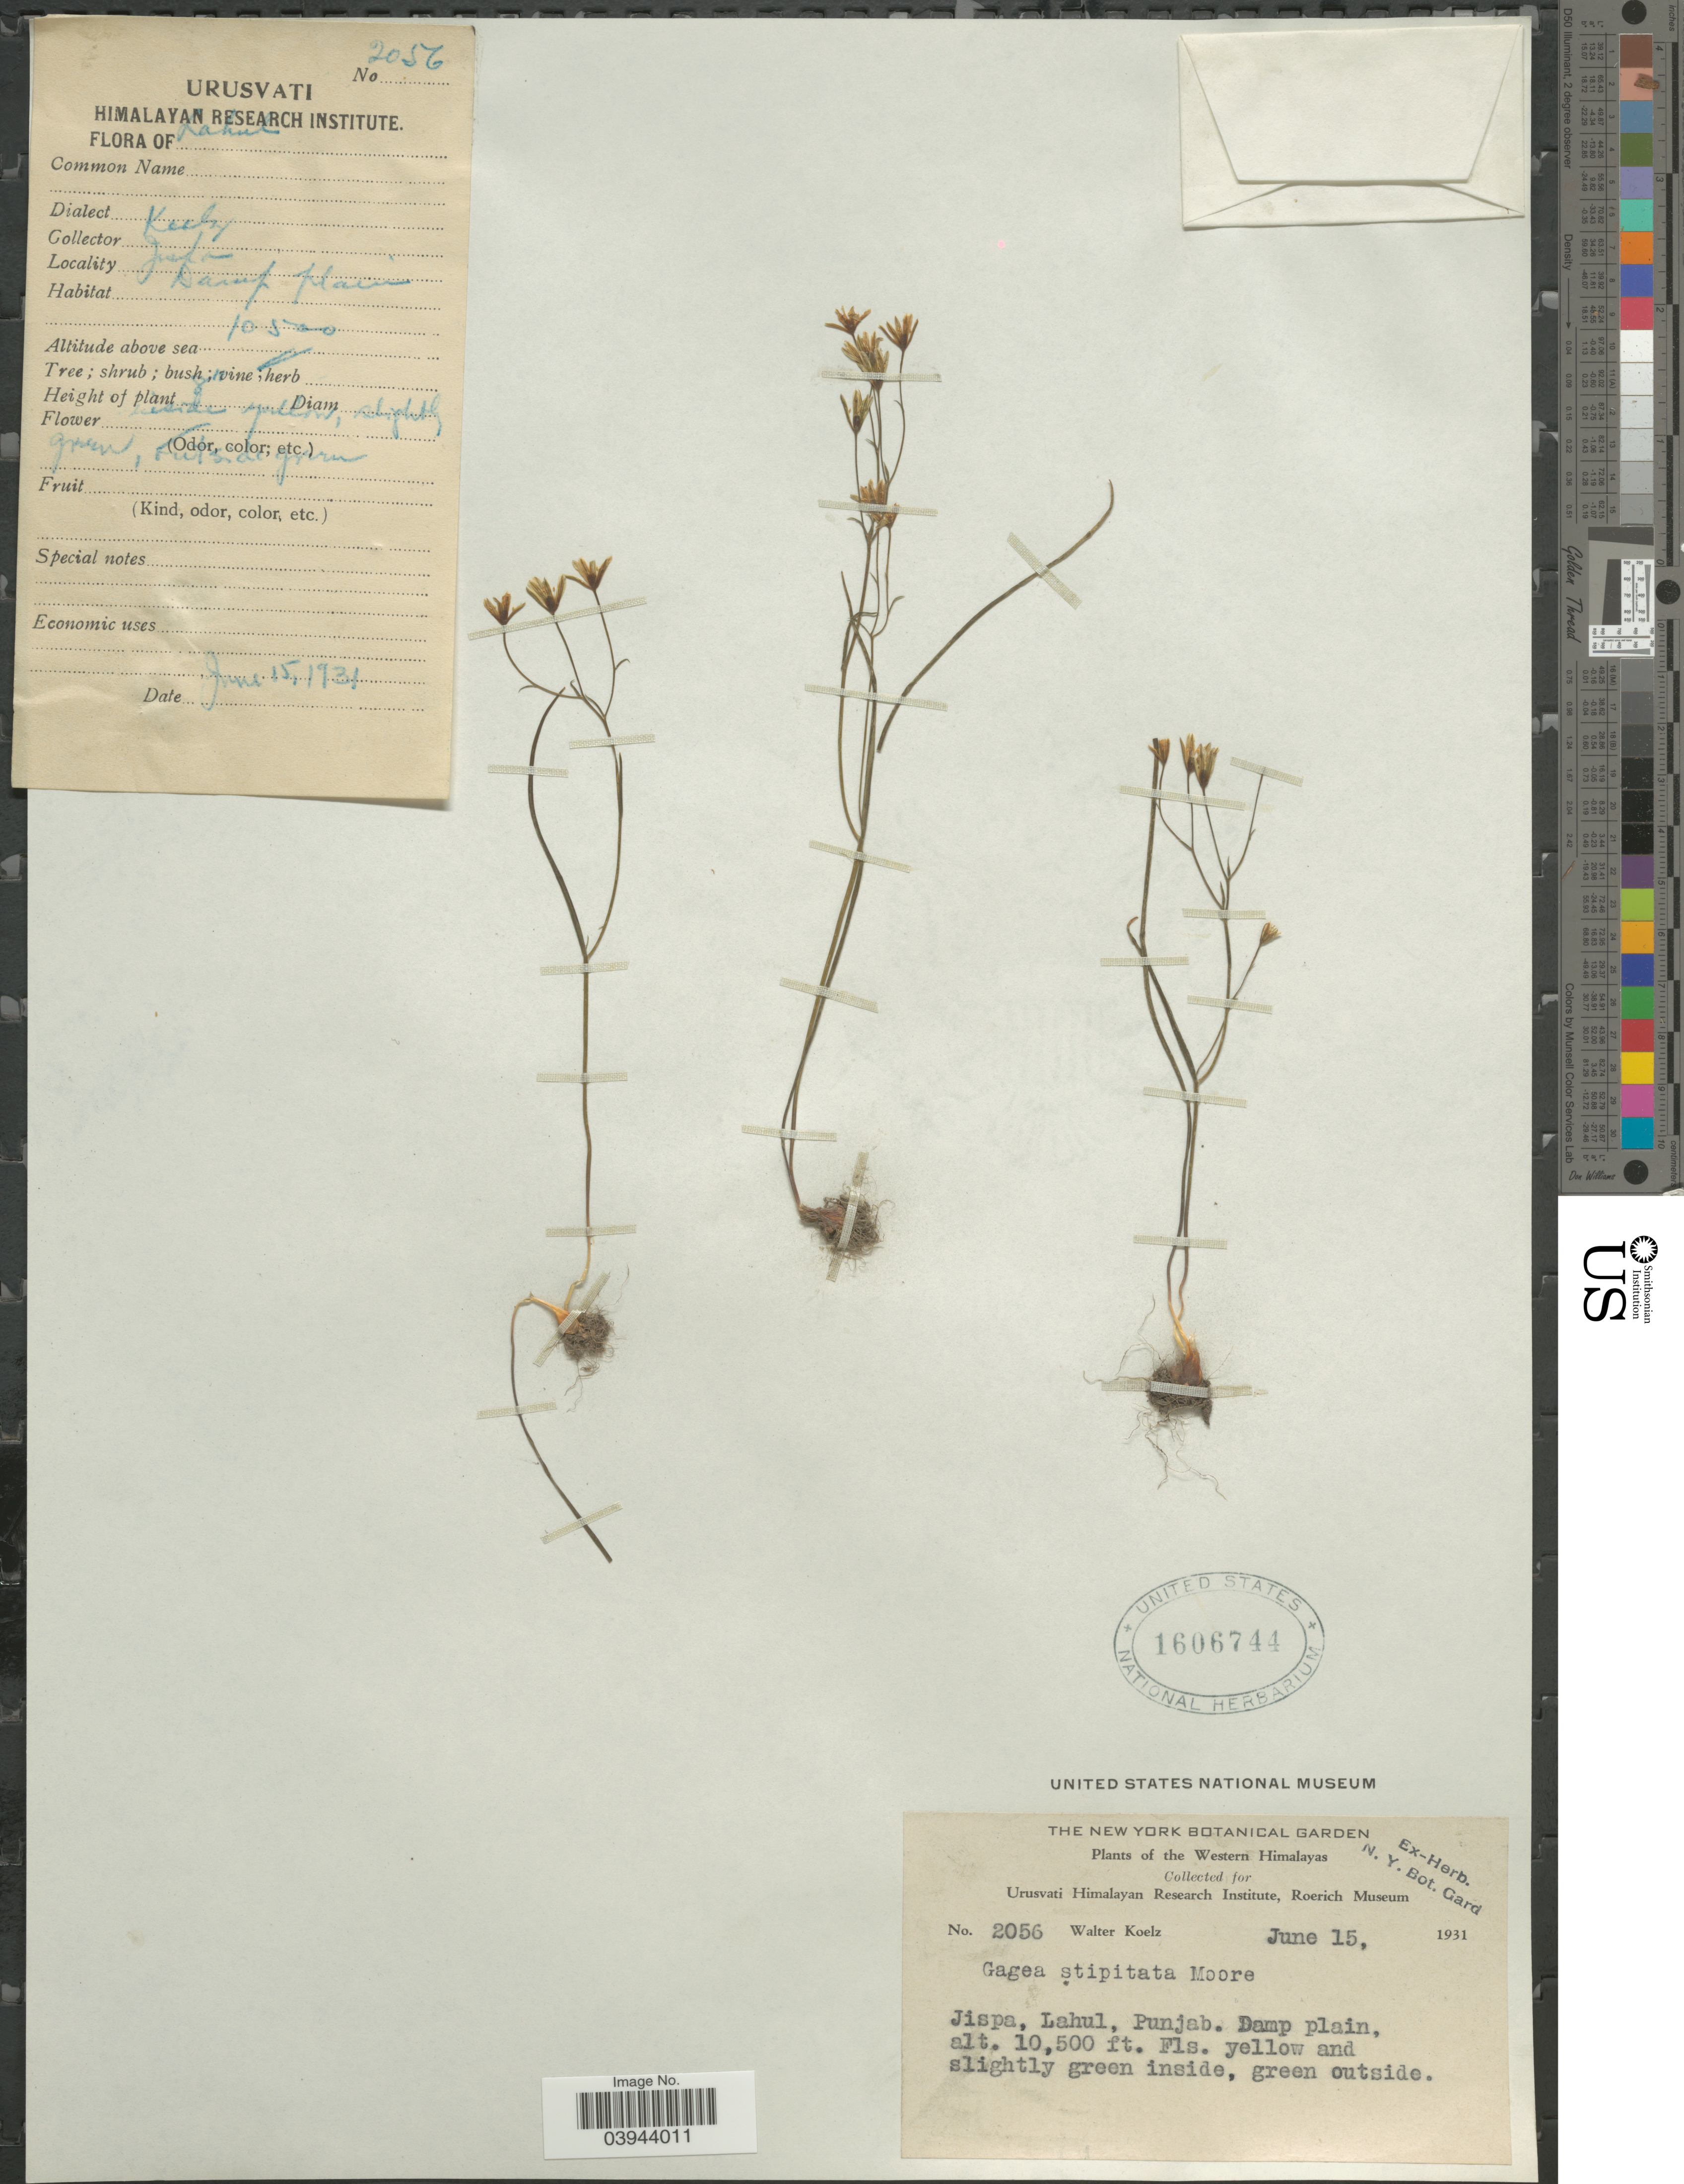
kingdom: Plantae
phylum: Tracheophyta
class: Liliopsida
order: Liliales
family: Liliaceae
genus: Gagea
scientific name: Gagea stipitata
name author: Merckl. ex Bunge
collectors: W. N. Koelz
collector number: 2056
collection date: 1931-06-15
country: India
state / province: Himachal Pradesh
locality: The Western Himalayas. Jispa, Lahul.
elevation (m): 3200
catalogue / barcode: US 1606744